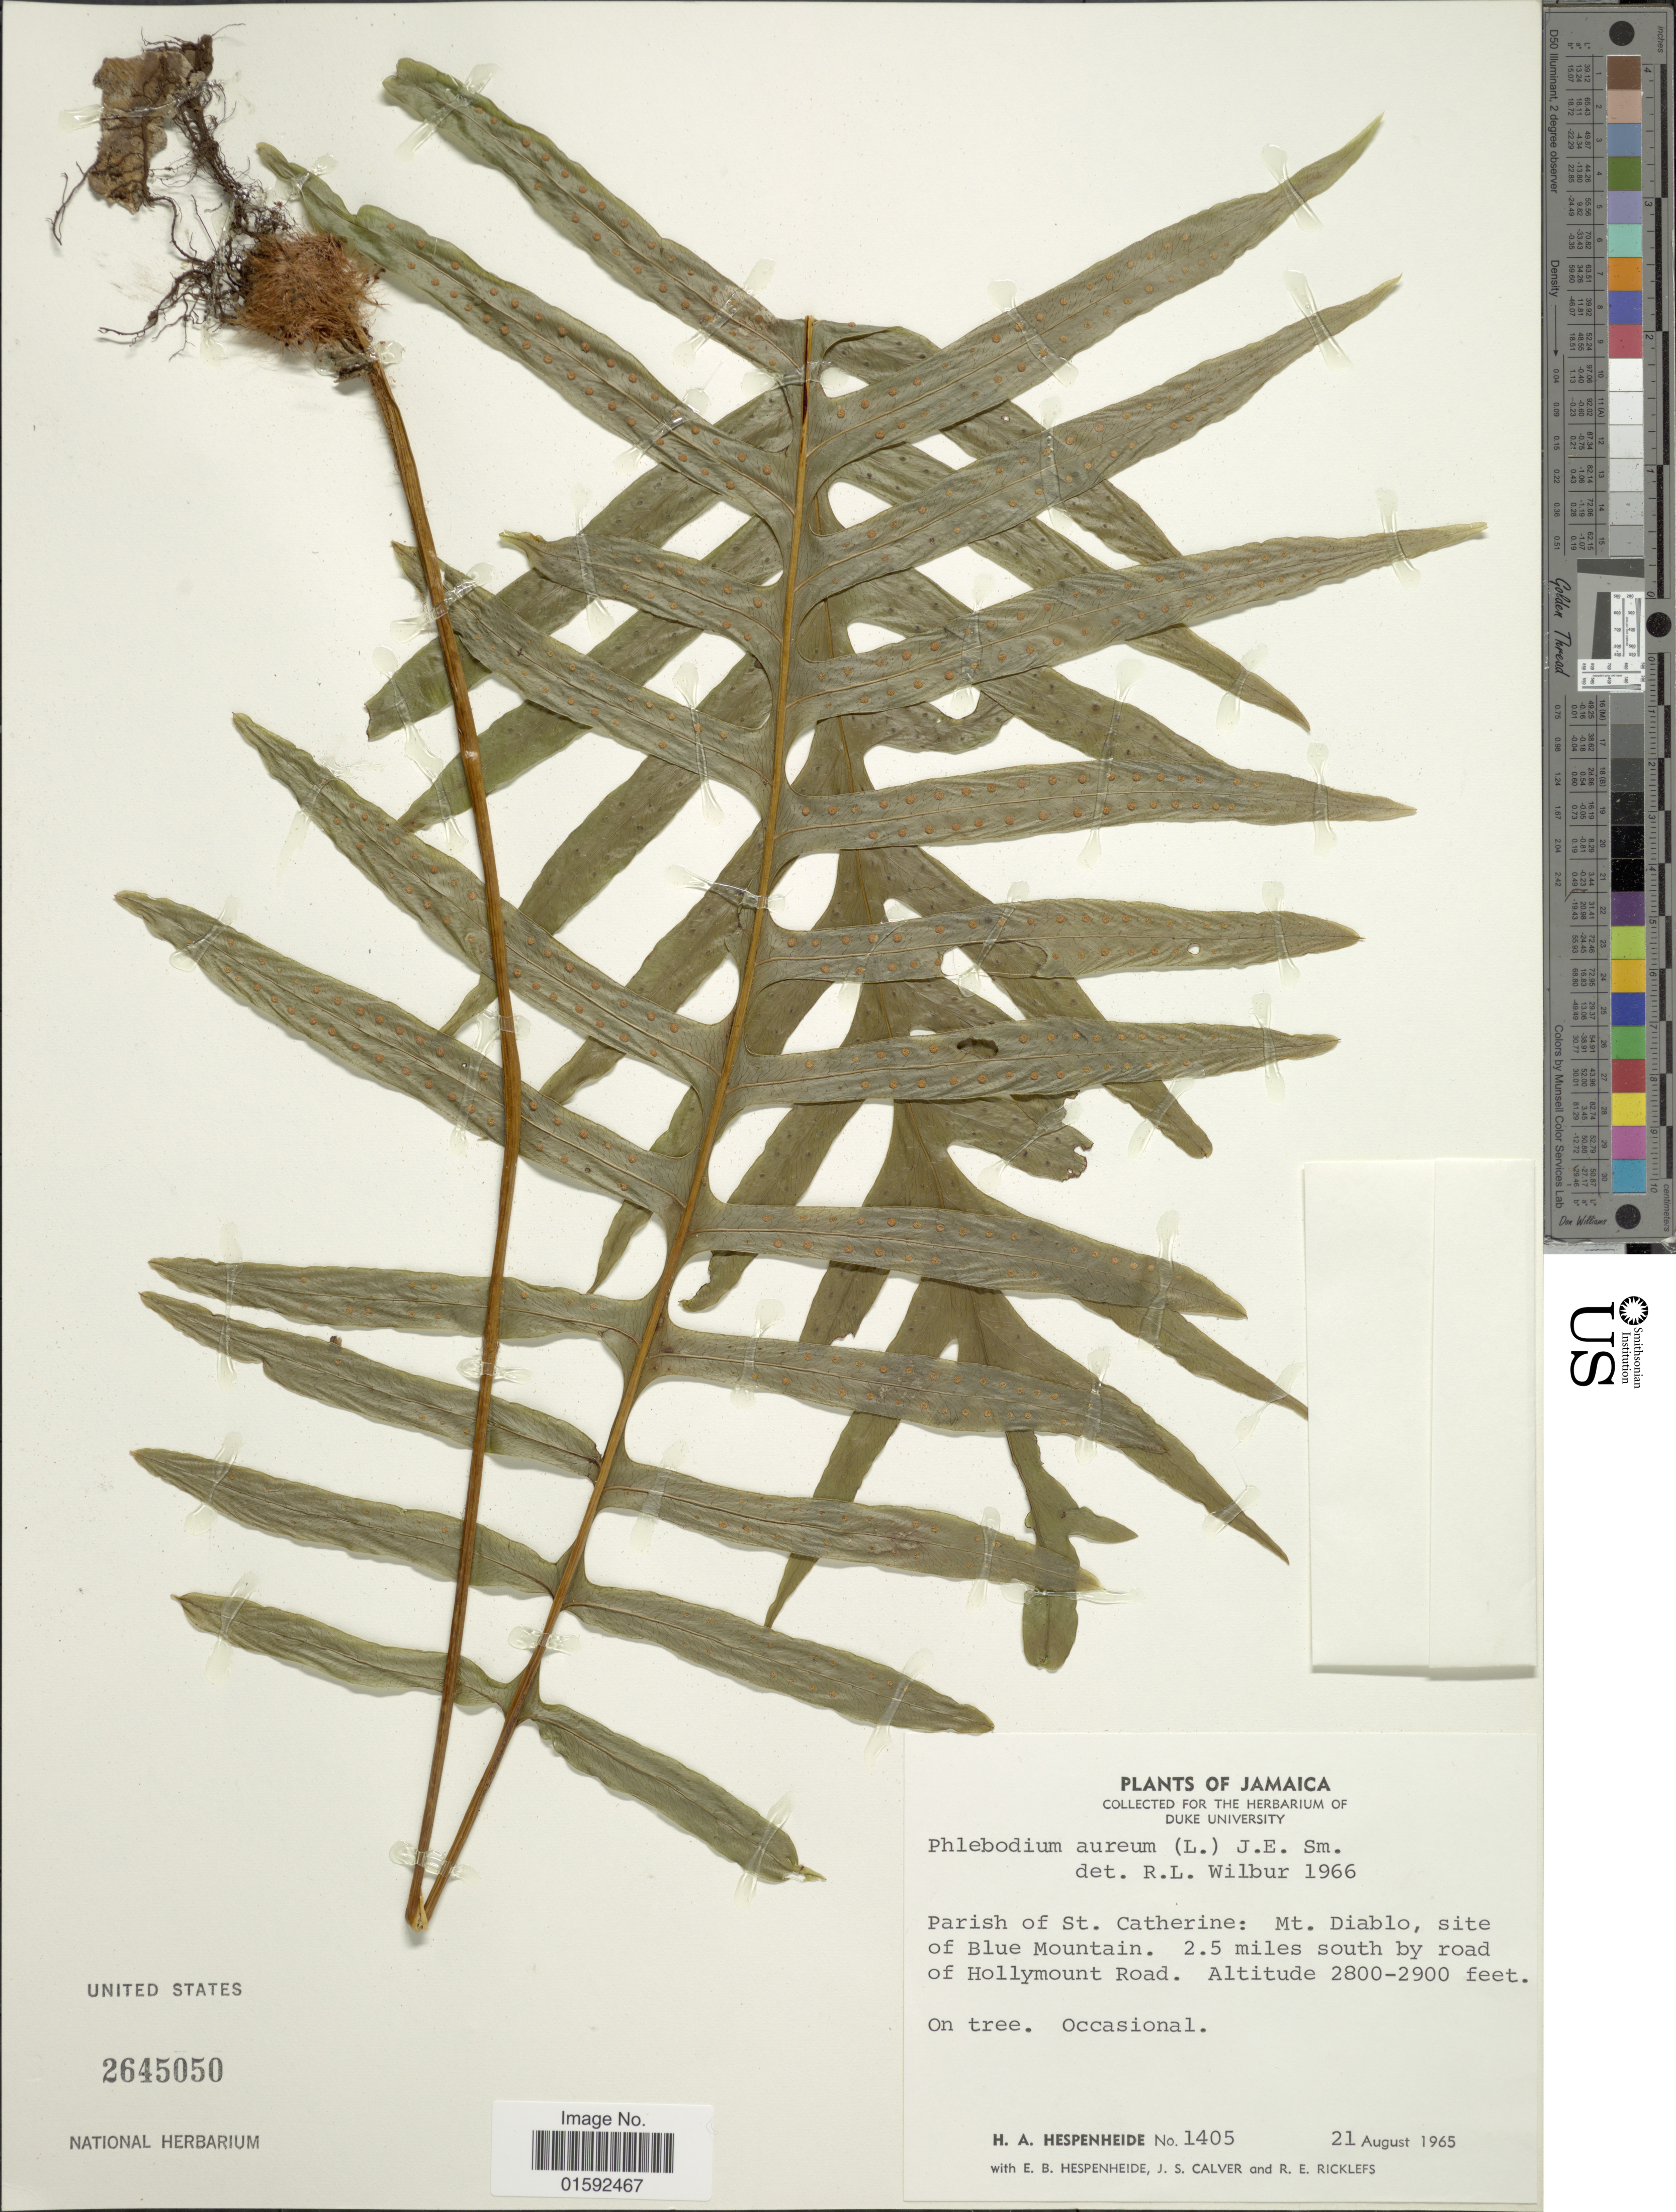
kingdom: Plantae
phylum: Tracheophyta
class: Polypodiopsida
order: Polypodiales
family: Polypodiaceae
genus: Phlebodium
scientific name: Phlebodium pseudoaureum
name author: (Cav.) Lellinger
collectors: H. A. Hespenheide, E. Hespenheide, J. Calver & R. Ricklefs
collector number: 1405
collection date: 1965-08-21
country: Jamaica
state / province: Saint Catherine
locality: Jamaica, Parish of St. Catherine: Mt. Diablo, site of Blue Mountain, 2.5 miles south by road of Hollymount road.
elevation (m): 853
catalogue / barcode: US 2645050